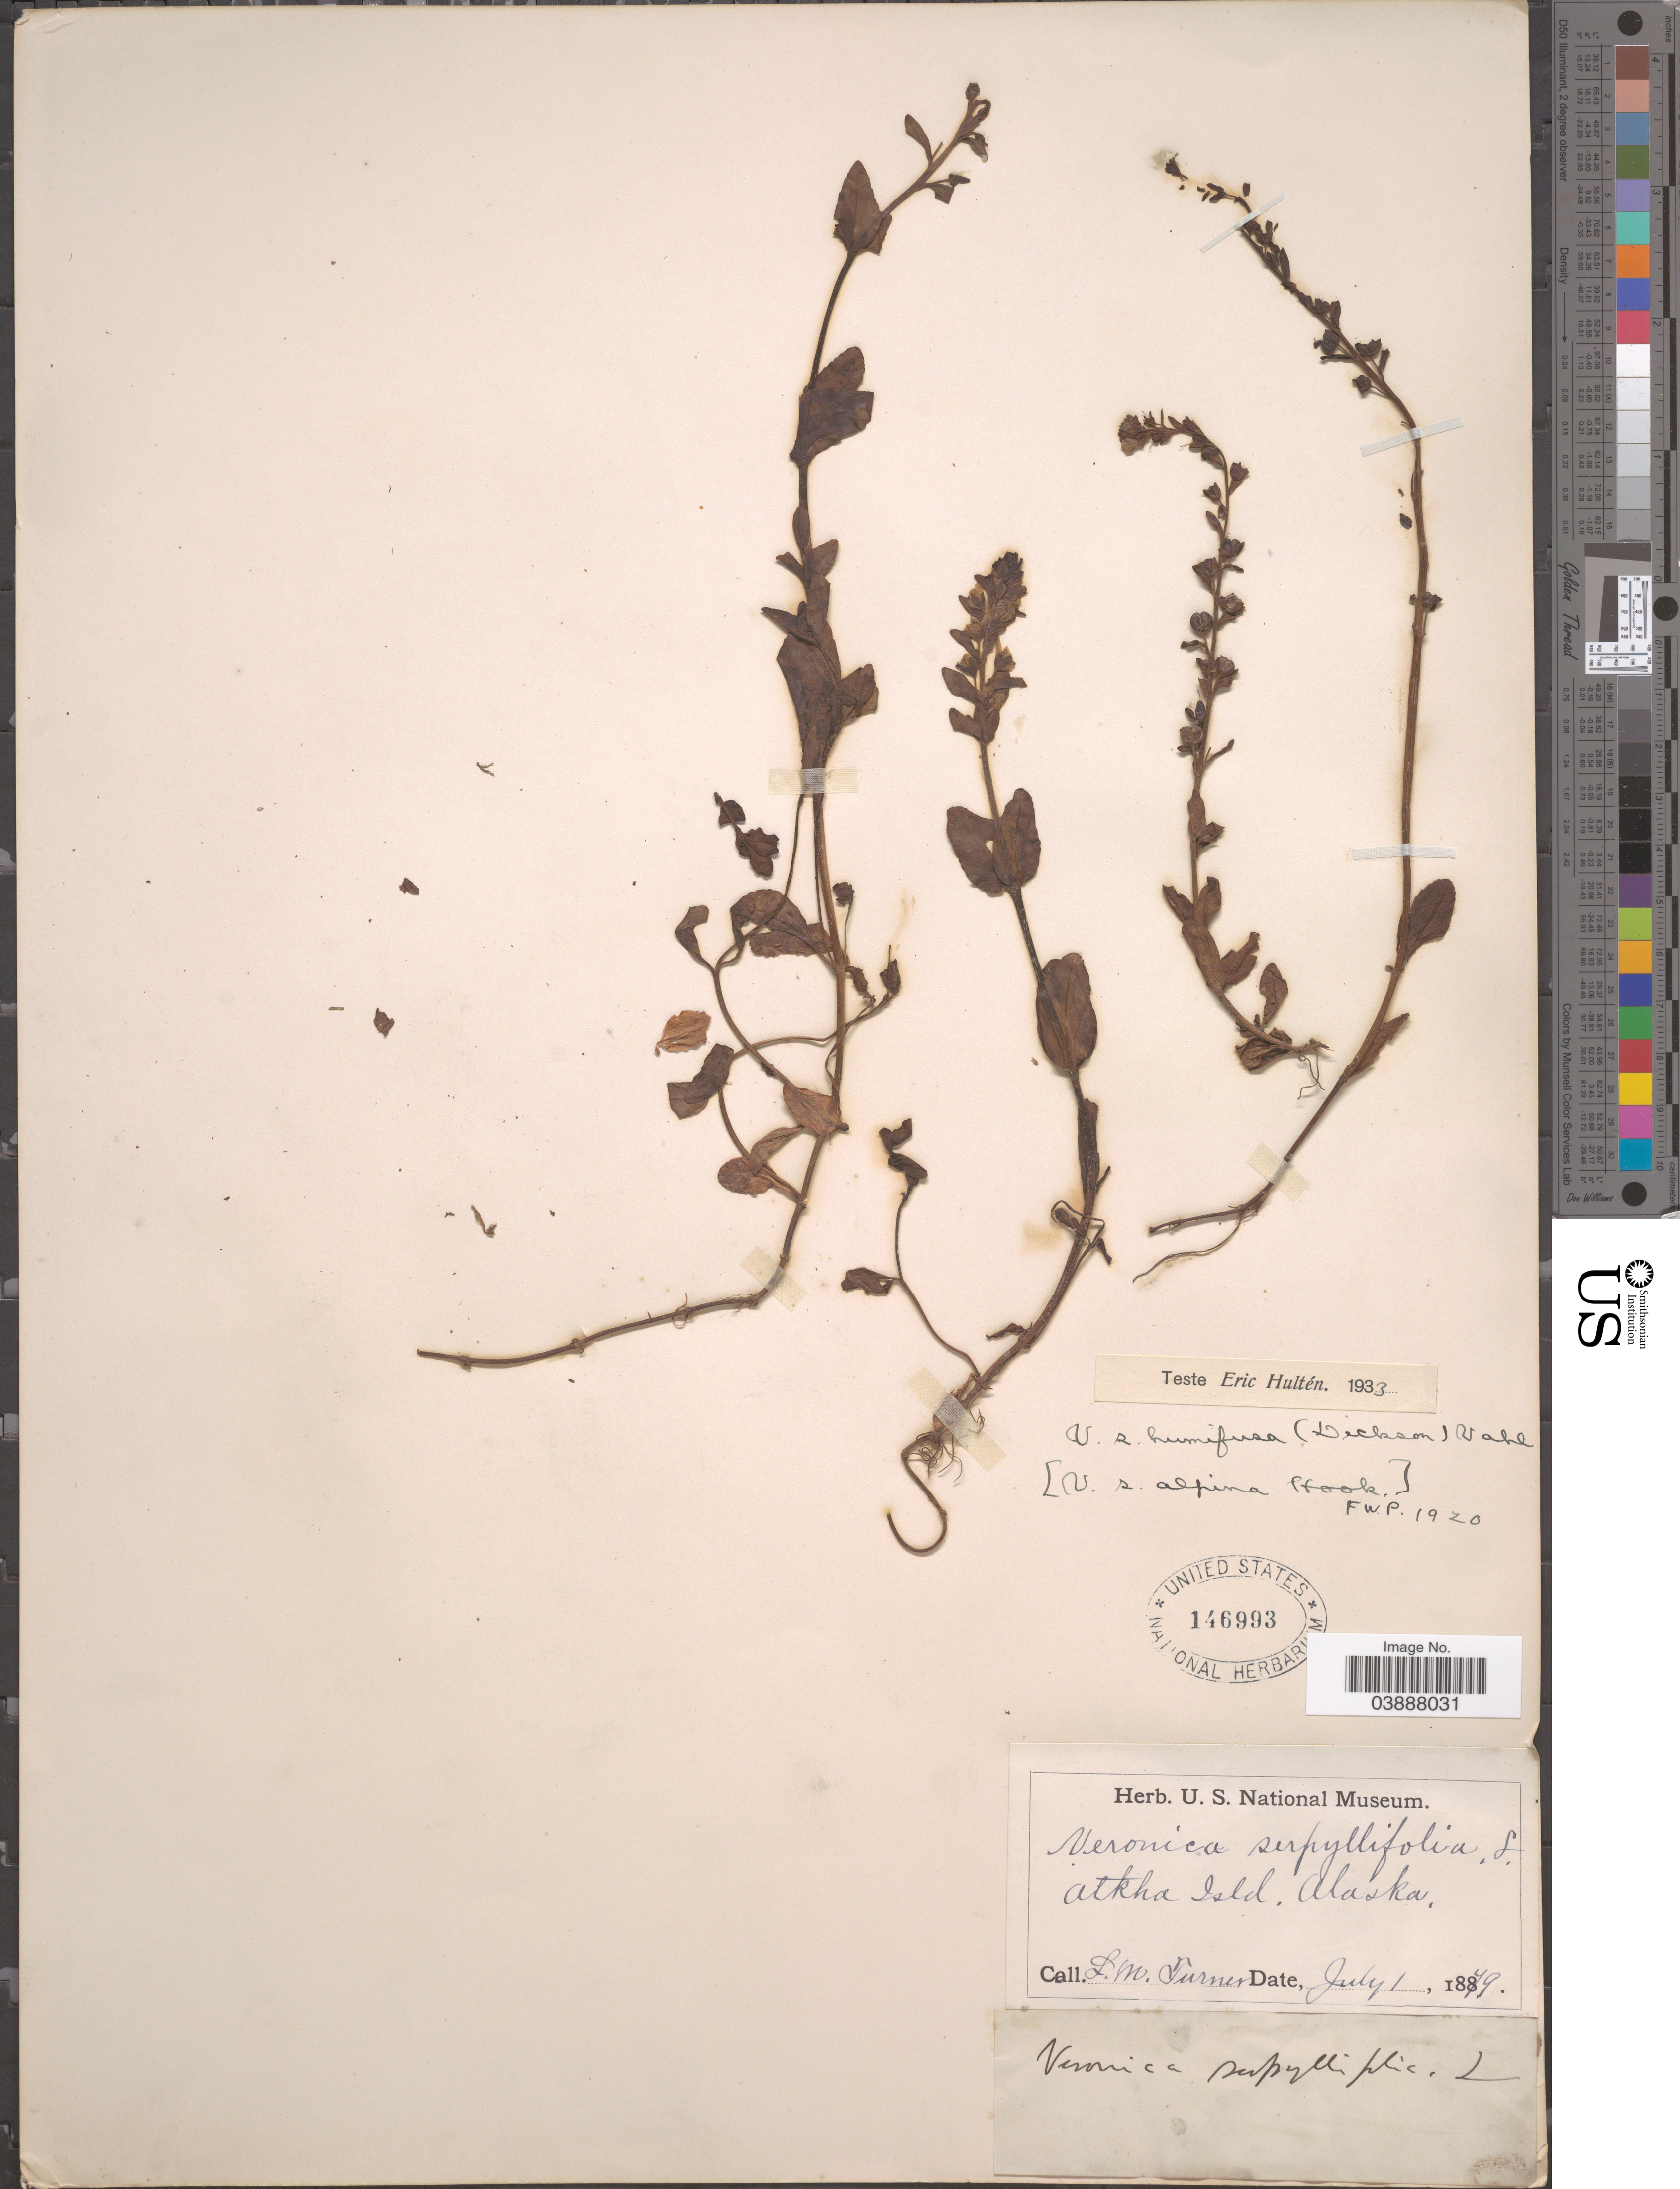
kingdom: Plantae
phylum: Tracheophyta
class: Magnoliopsida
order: Lamiales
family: Plantaginaceae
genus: Veronica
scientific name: Veronica serpyllifolia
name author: L.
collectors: L. M. Turner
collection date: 1879-07-01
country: United States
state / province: Alaska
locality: Atkha Isld.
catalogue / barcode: US 146993